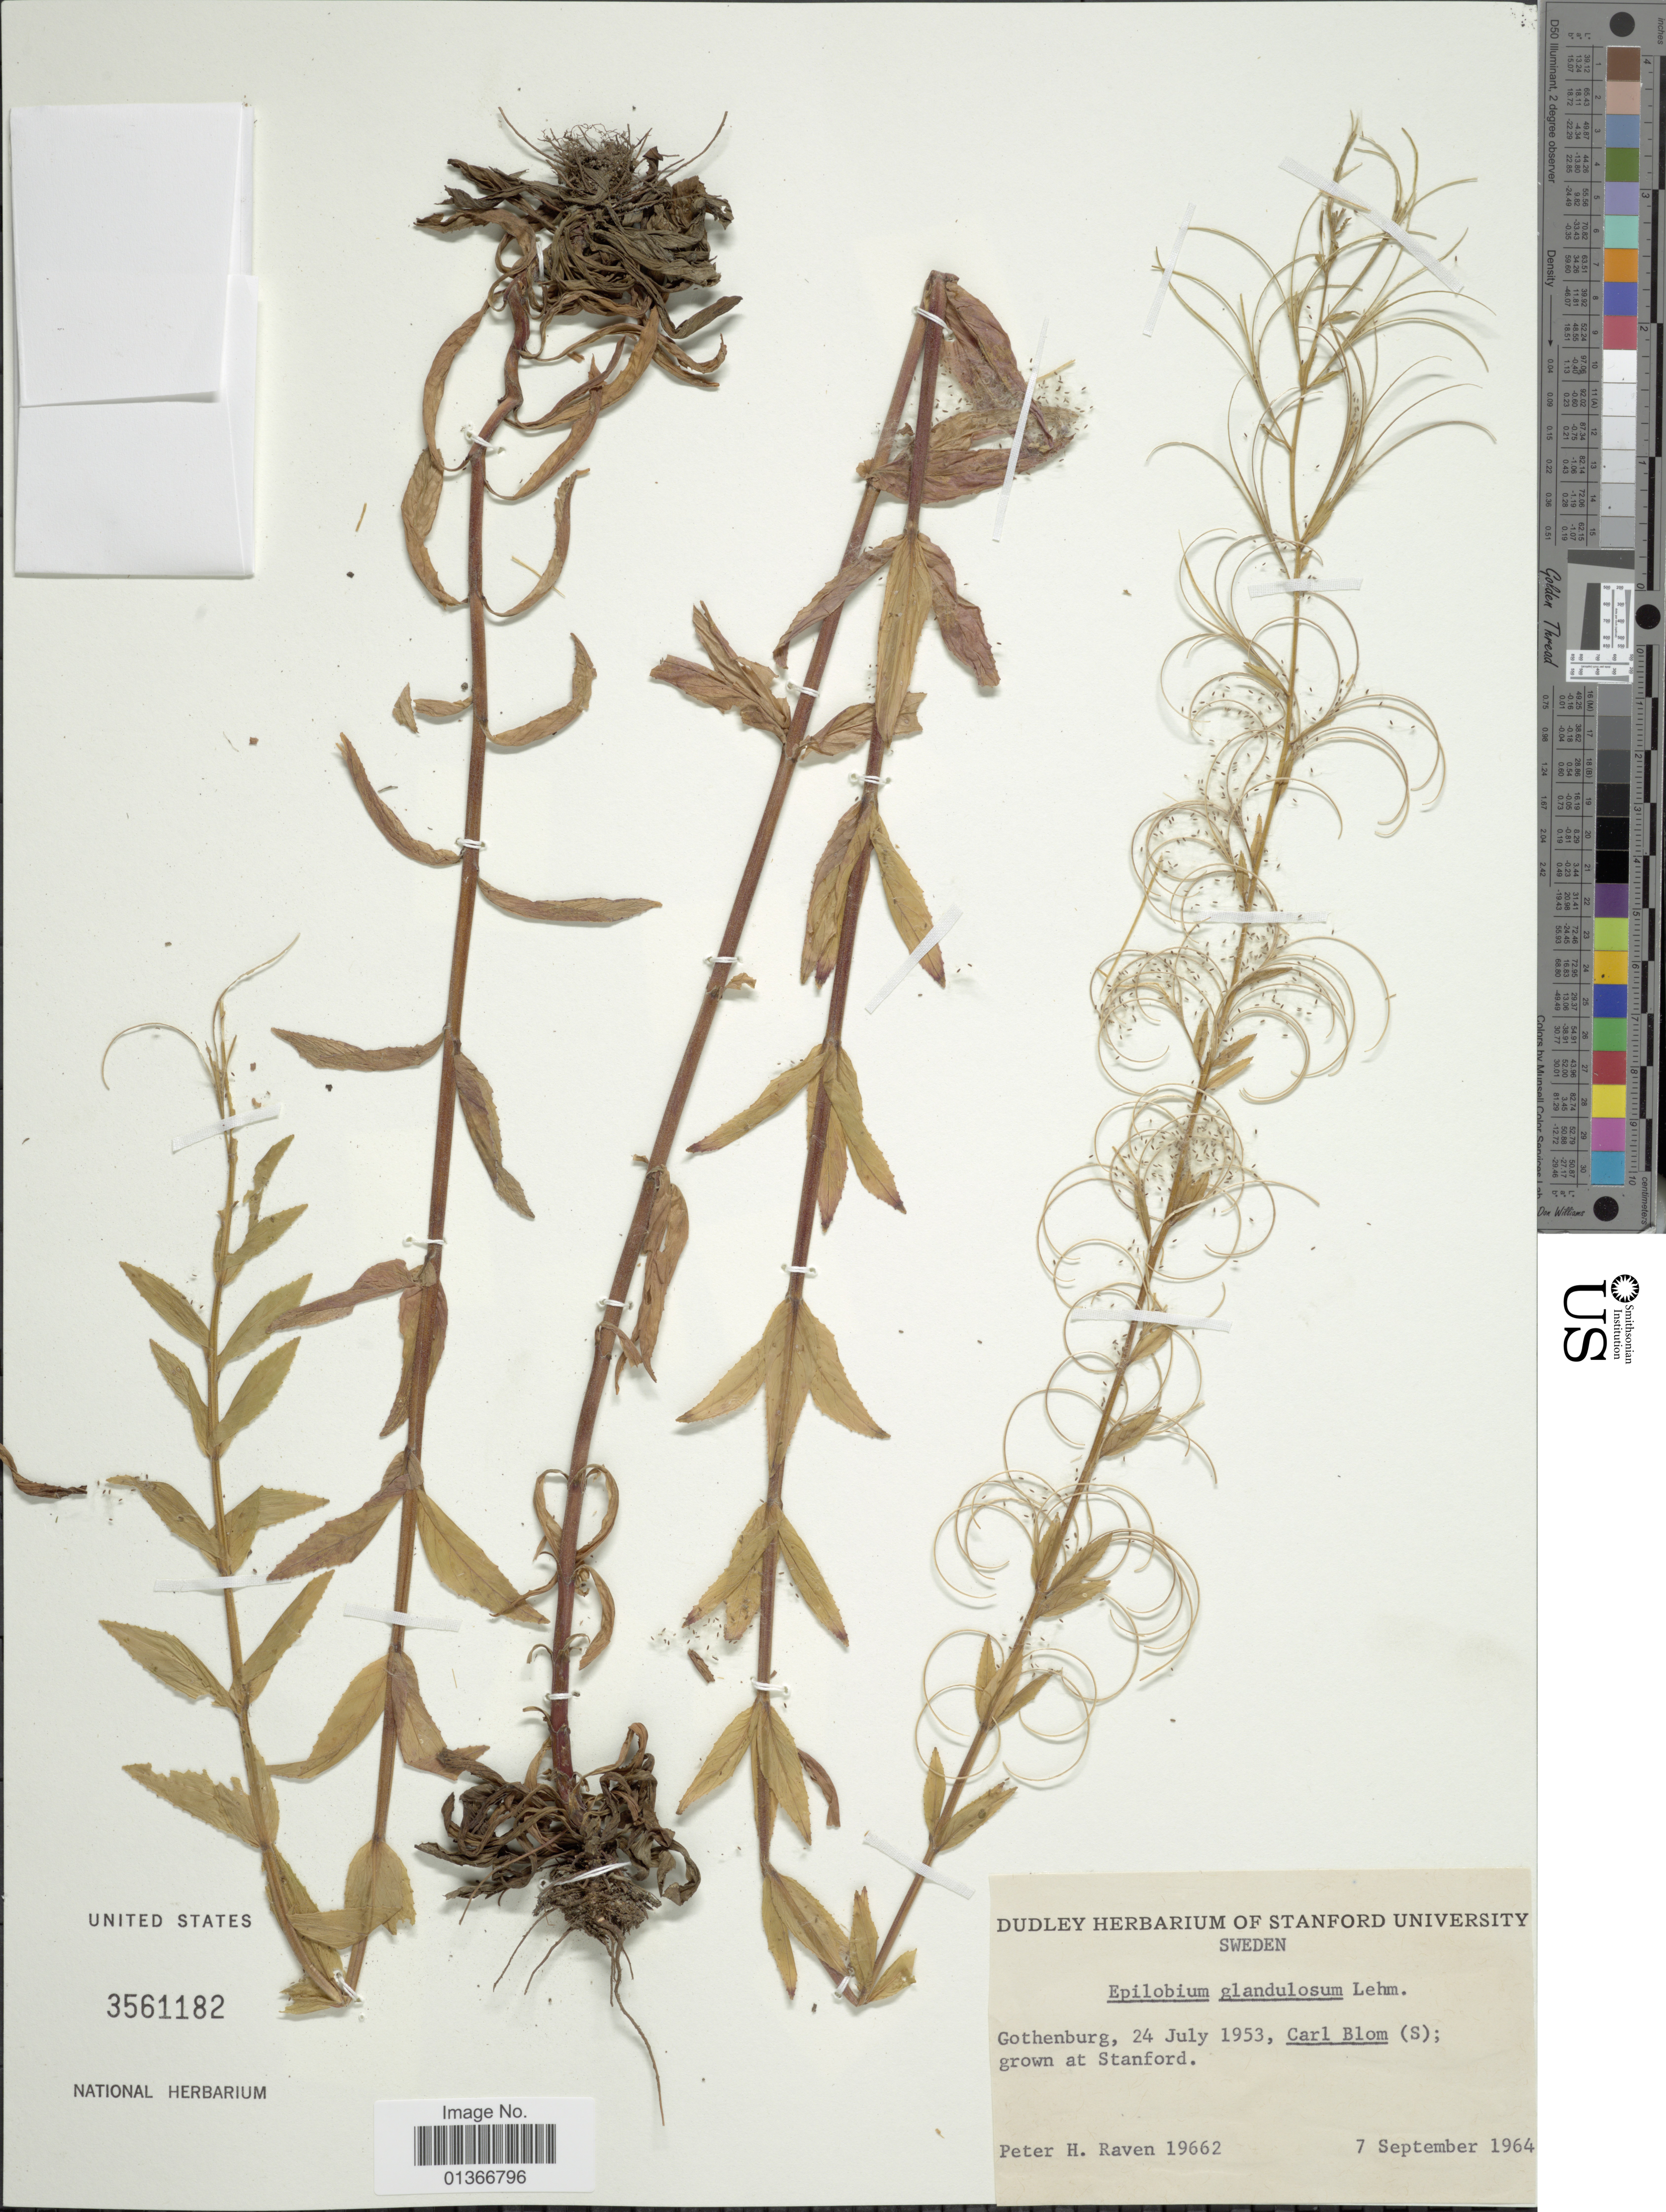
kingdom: Plantae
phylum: Tracheophyta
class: Magnoliopsida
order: Myrtales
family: Onagraceae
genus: Epilobium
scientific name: Epilobium ciliatum subsp. glandulosum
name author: (Lehm.) Hoch & P.H. Raven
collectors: P. H. Raven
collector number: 19662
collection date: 1964-09-07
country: Sweden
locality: Gothenburg, 24 Juli 1953, Carl Blom (S); grown at Stanford.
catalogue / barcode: US 3561182